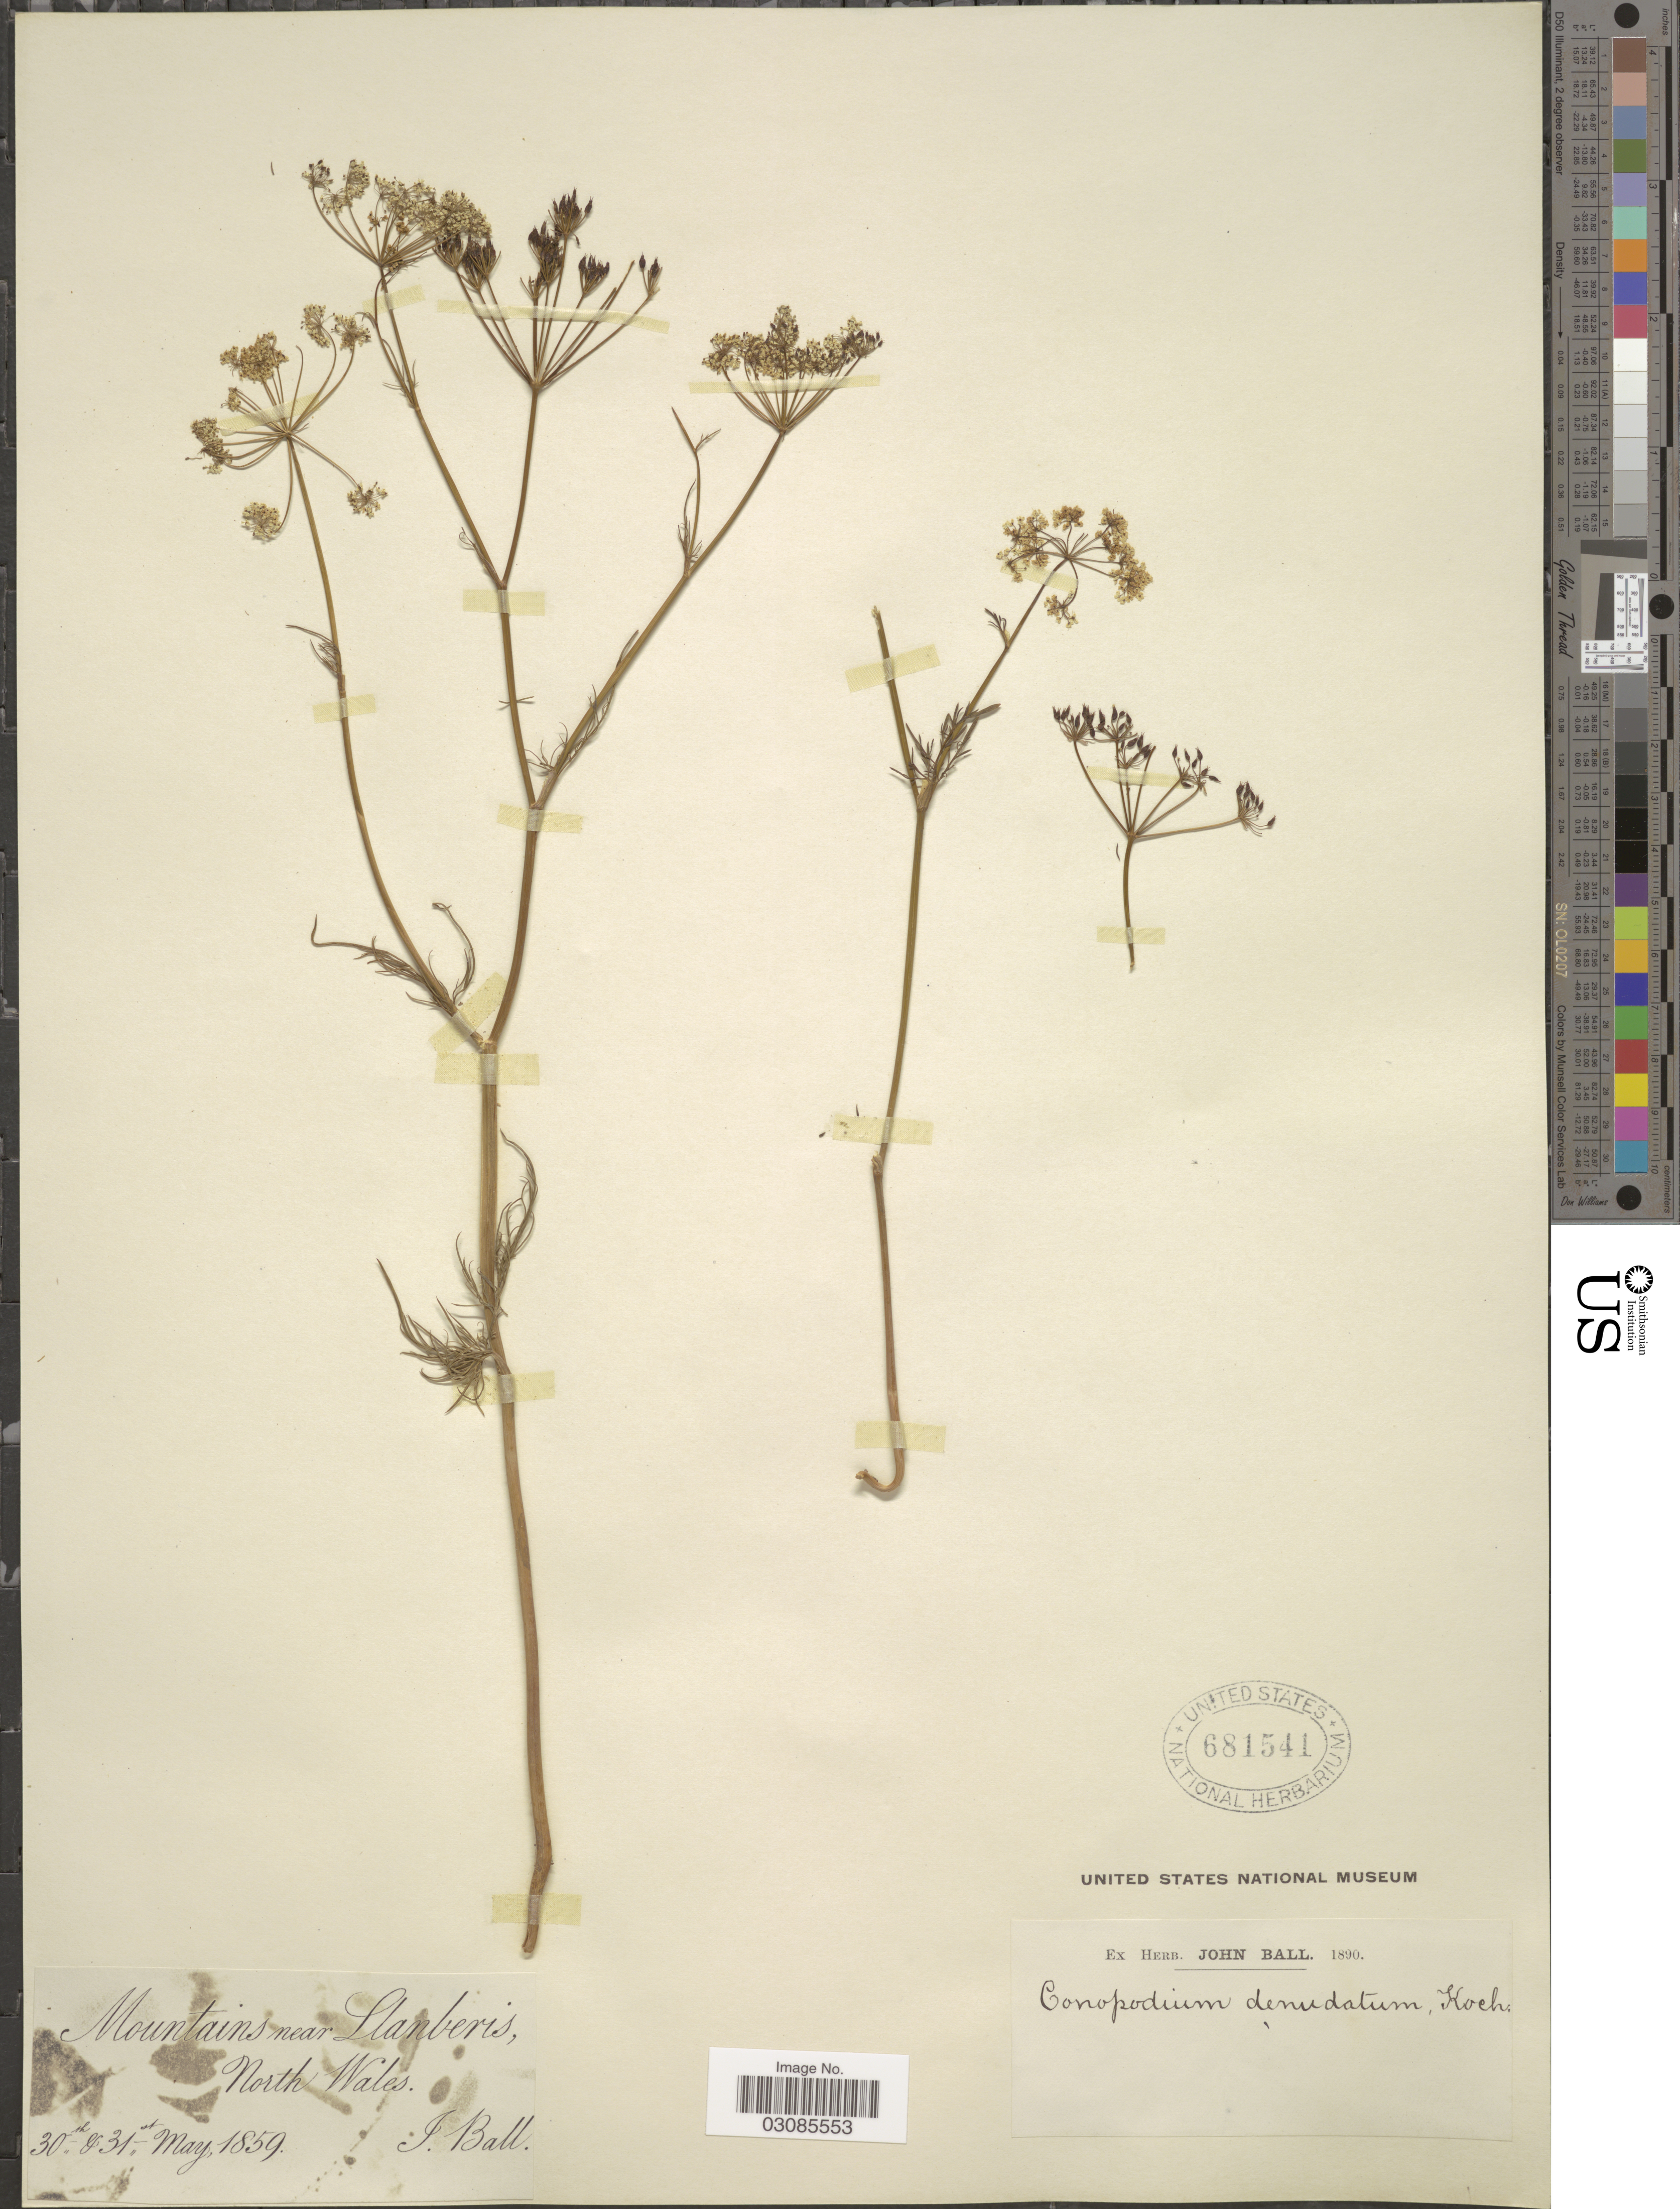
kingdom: Plantae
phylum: Tracheophyta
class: Magnoliopsida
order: Apiales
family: Apiaceae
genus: Conopodium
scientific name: Conopodium denudatum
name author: (DC.) W.D.J. Koch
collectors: J. Ball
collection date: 1859-05-30/1859-05-31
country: United Kingdom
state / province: Wales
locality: Mountains near Llanberis, North Wales.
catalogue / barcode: US 681541